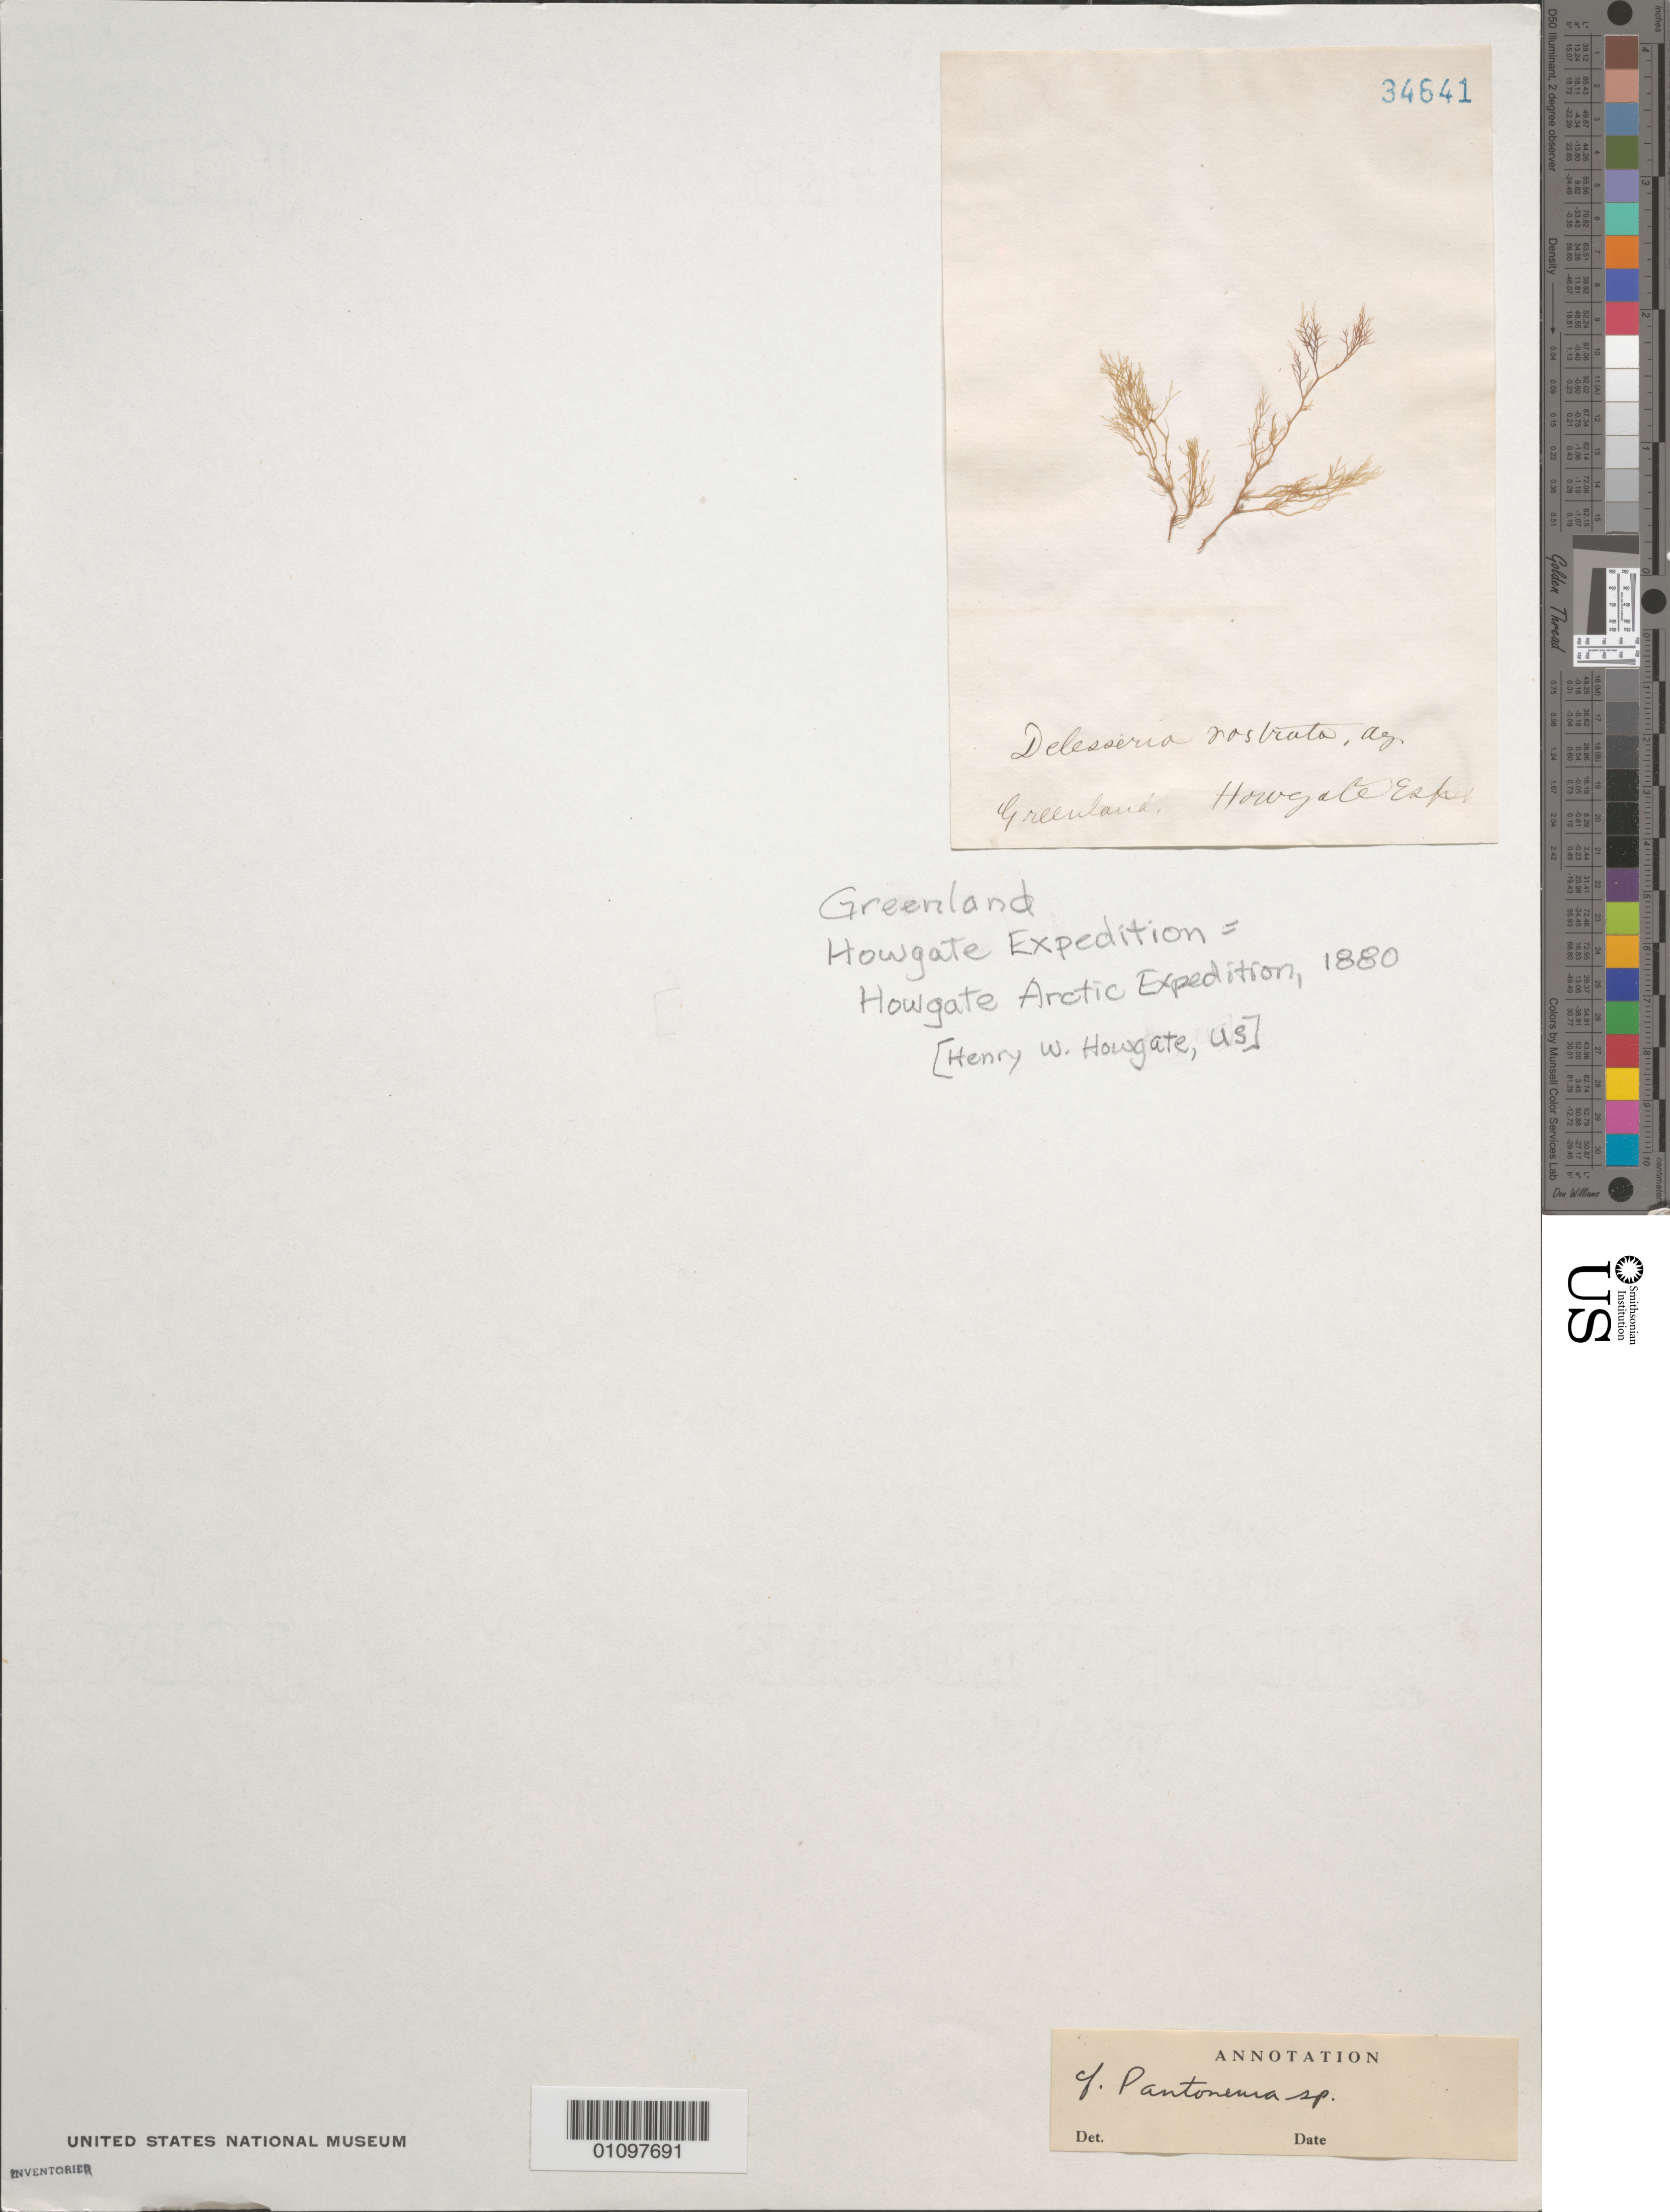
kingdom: Plantae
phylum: Rhodophyta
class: Florideophyceae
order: Ceramiales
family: Delesseriaceae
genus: Pantoneura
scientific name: Pantoneura sp.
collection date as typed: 1880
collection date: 1880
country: Greenland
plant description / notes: Howgate Arctic Expedition, 1880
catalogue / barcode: US 34641